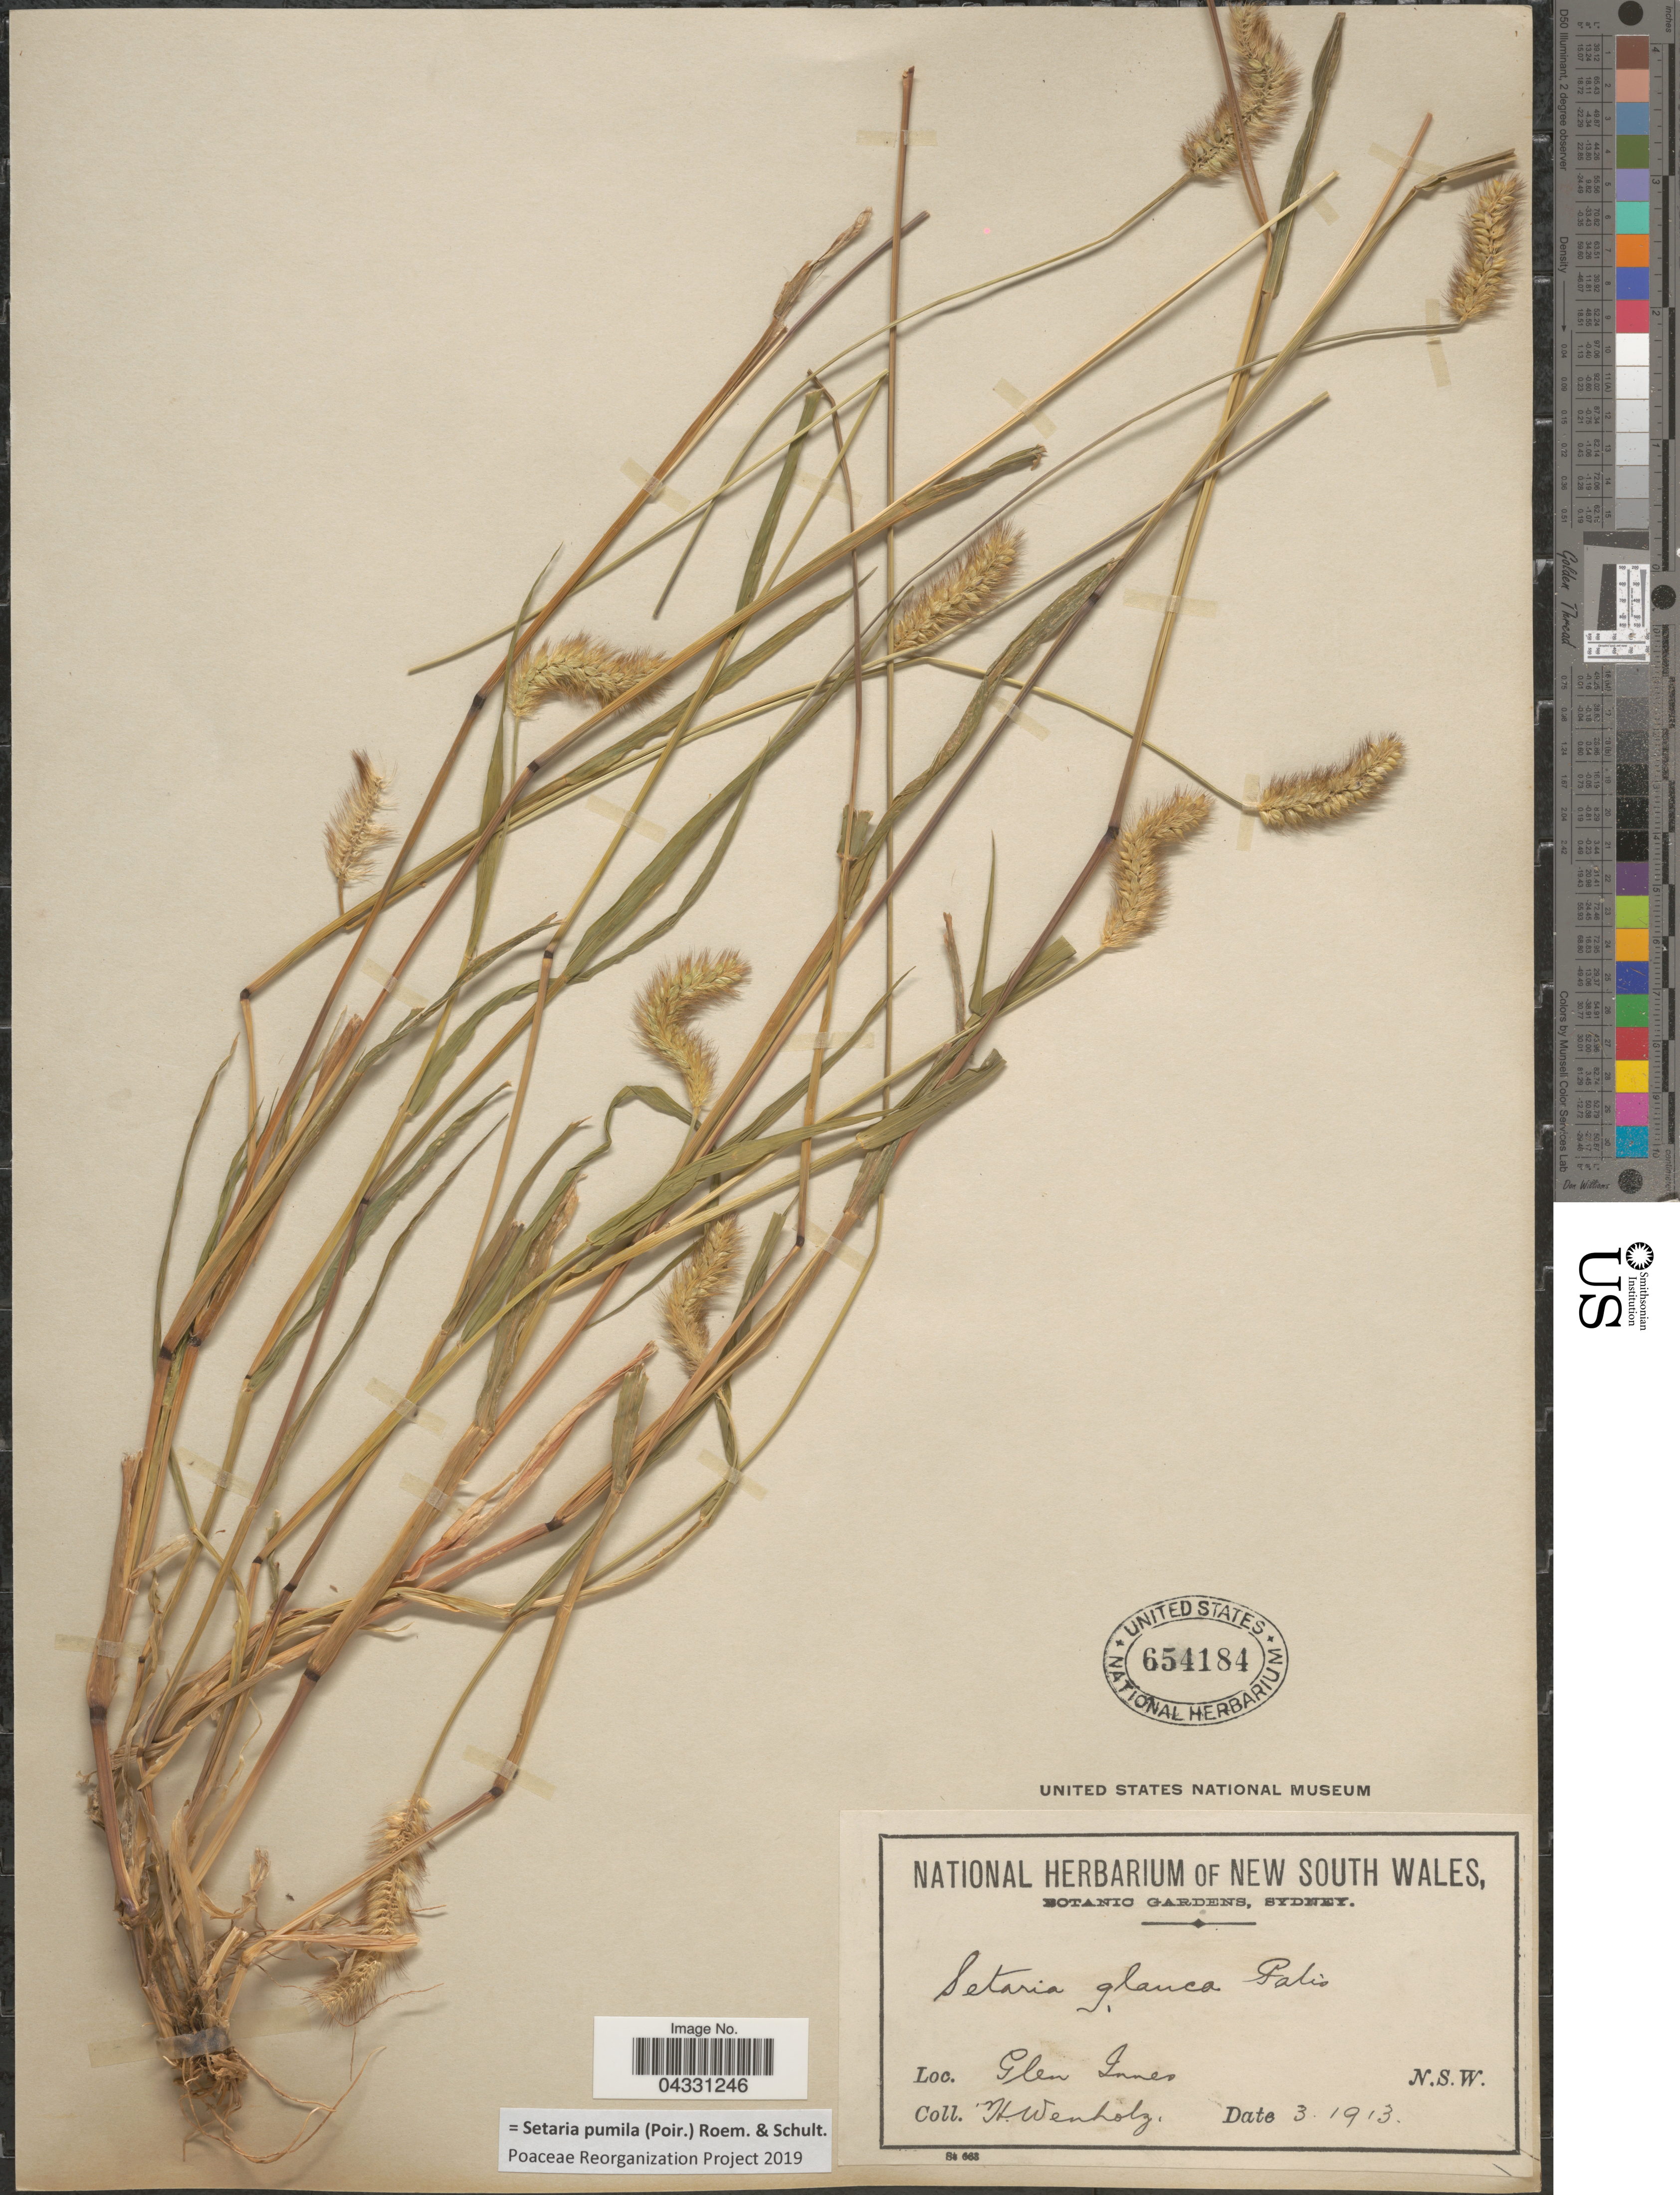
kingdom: Plantae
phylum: Tracheophyta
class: Liliopsida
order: Poales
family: Poaceae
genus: Setaria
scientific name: Setaria pumila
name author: (Poir.) Roem. & Schult.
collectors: H. Wenholz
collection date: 1913-03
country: Australia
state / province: New South Wales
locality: Glen Innes.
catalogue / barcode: US 654184